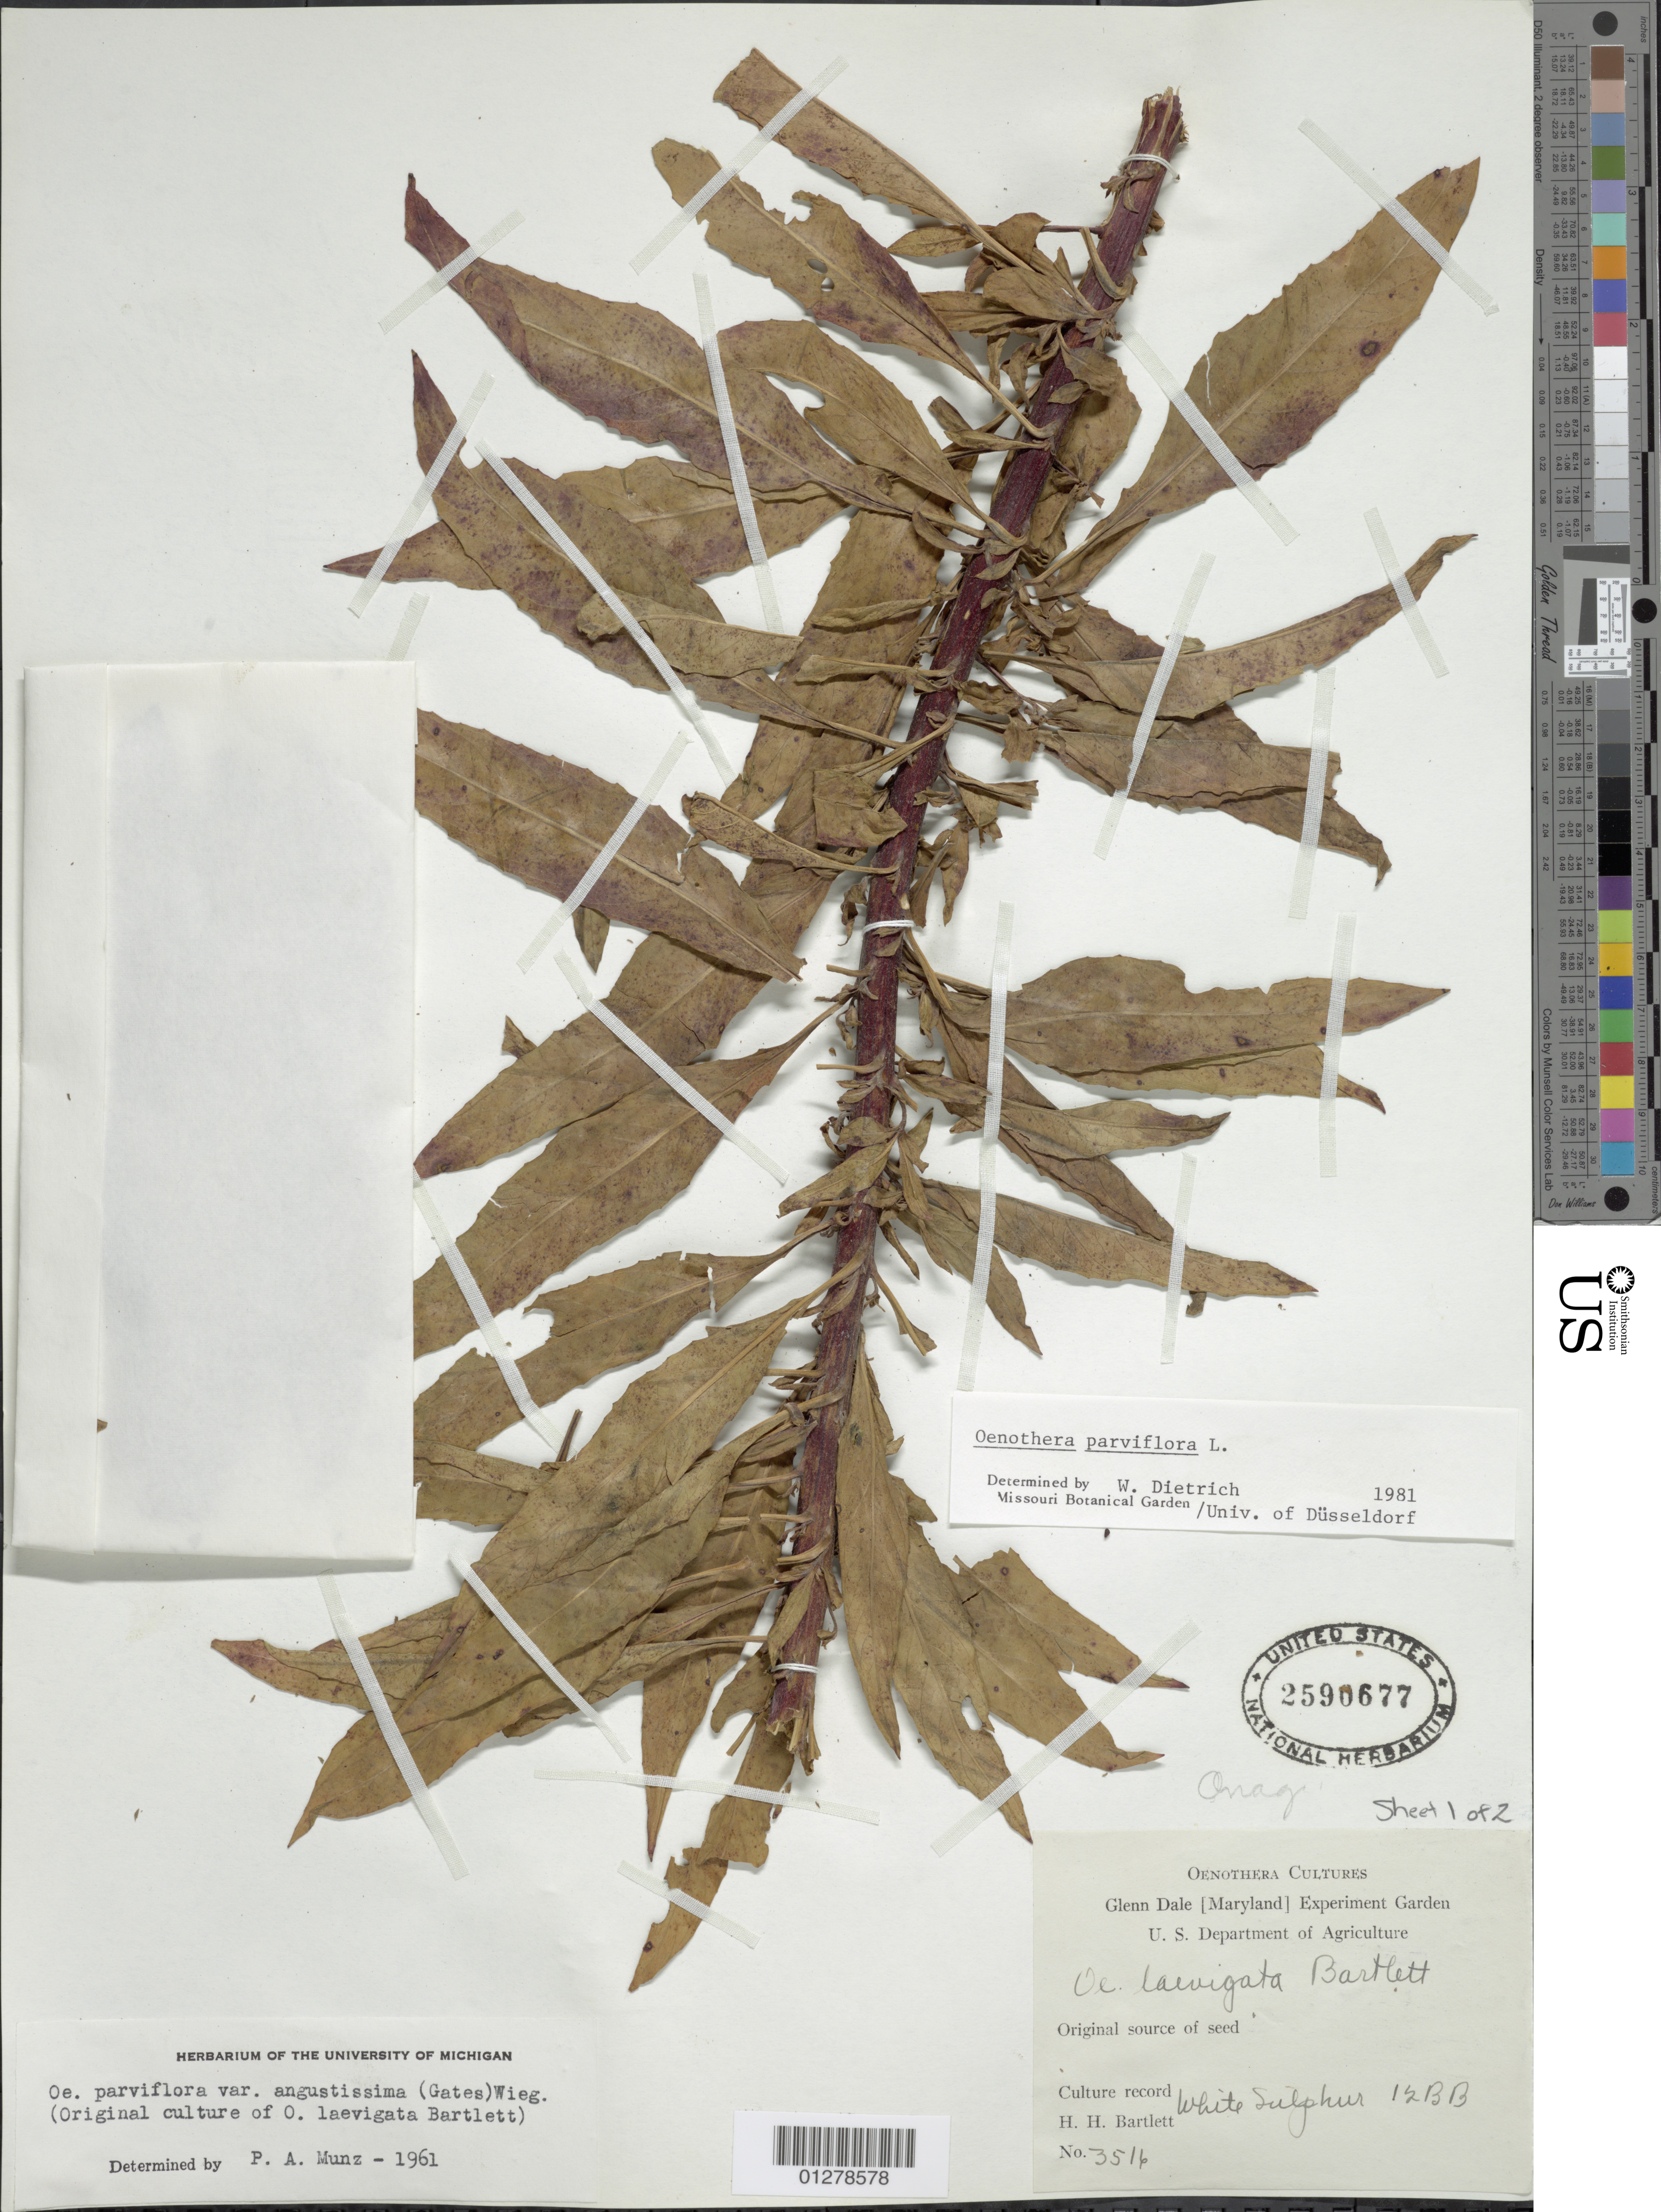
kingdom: Plantae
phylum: Tracheophyta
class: Magnoliopsida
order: Myrtales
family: Onagraceae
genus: Oenothera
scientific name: Oenothera parviflora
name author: L.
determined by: Munz, Philip A.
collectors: H. H. Bartlett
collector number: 3516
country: United States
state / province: Maryland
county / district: Prince George's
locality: Glen Dale [Maryland] Experiment Garden, US Department of Agriculture.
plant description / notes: White Sulphur 12 BB.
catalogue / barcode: US 2590677